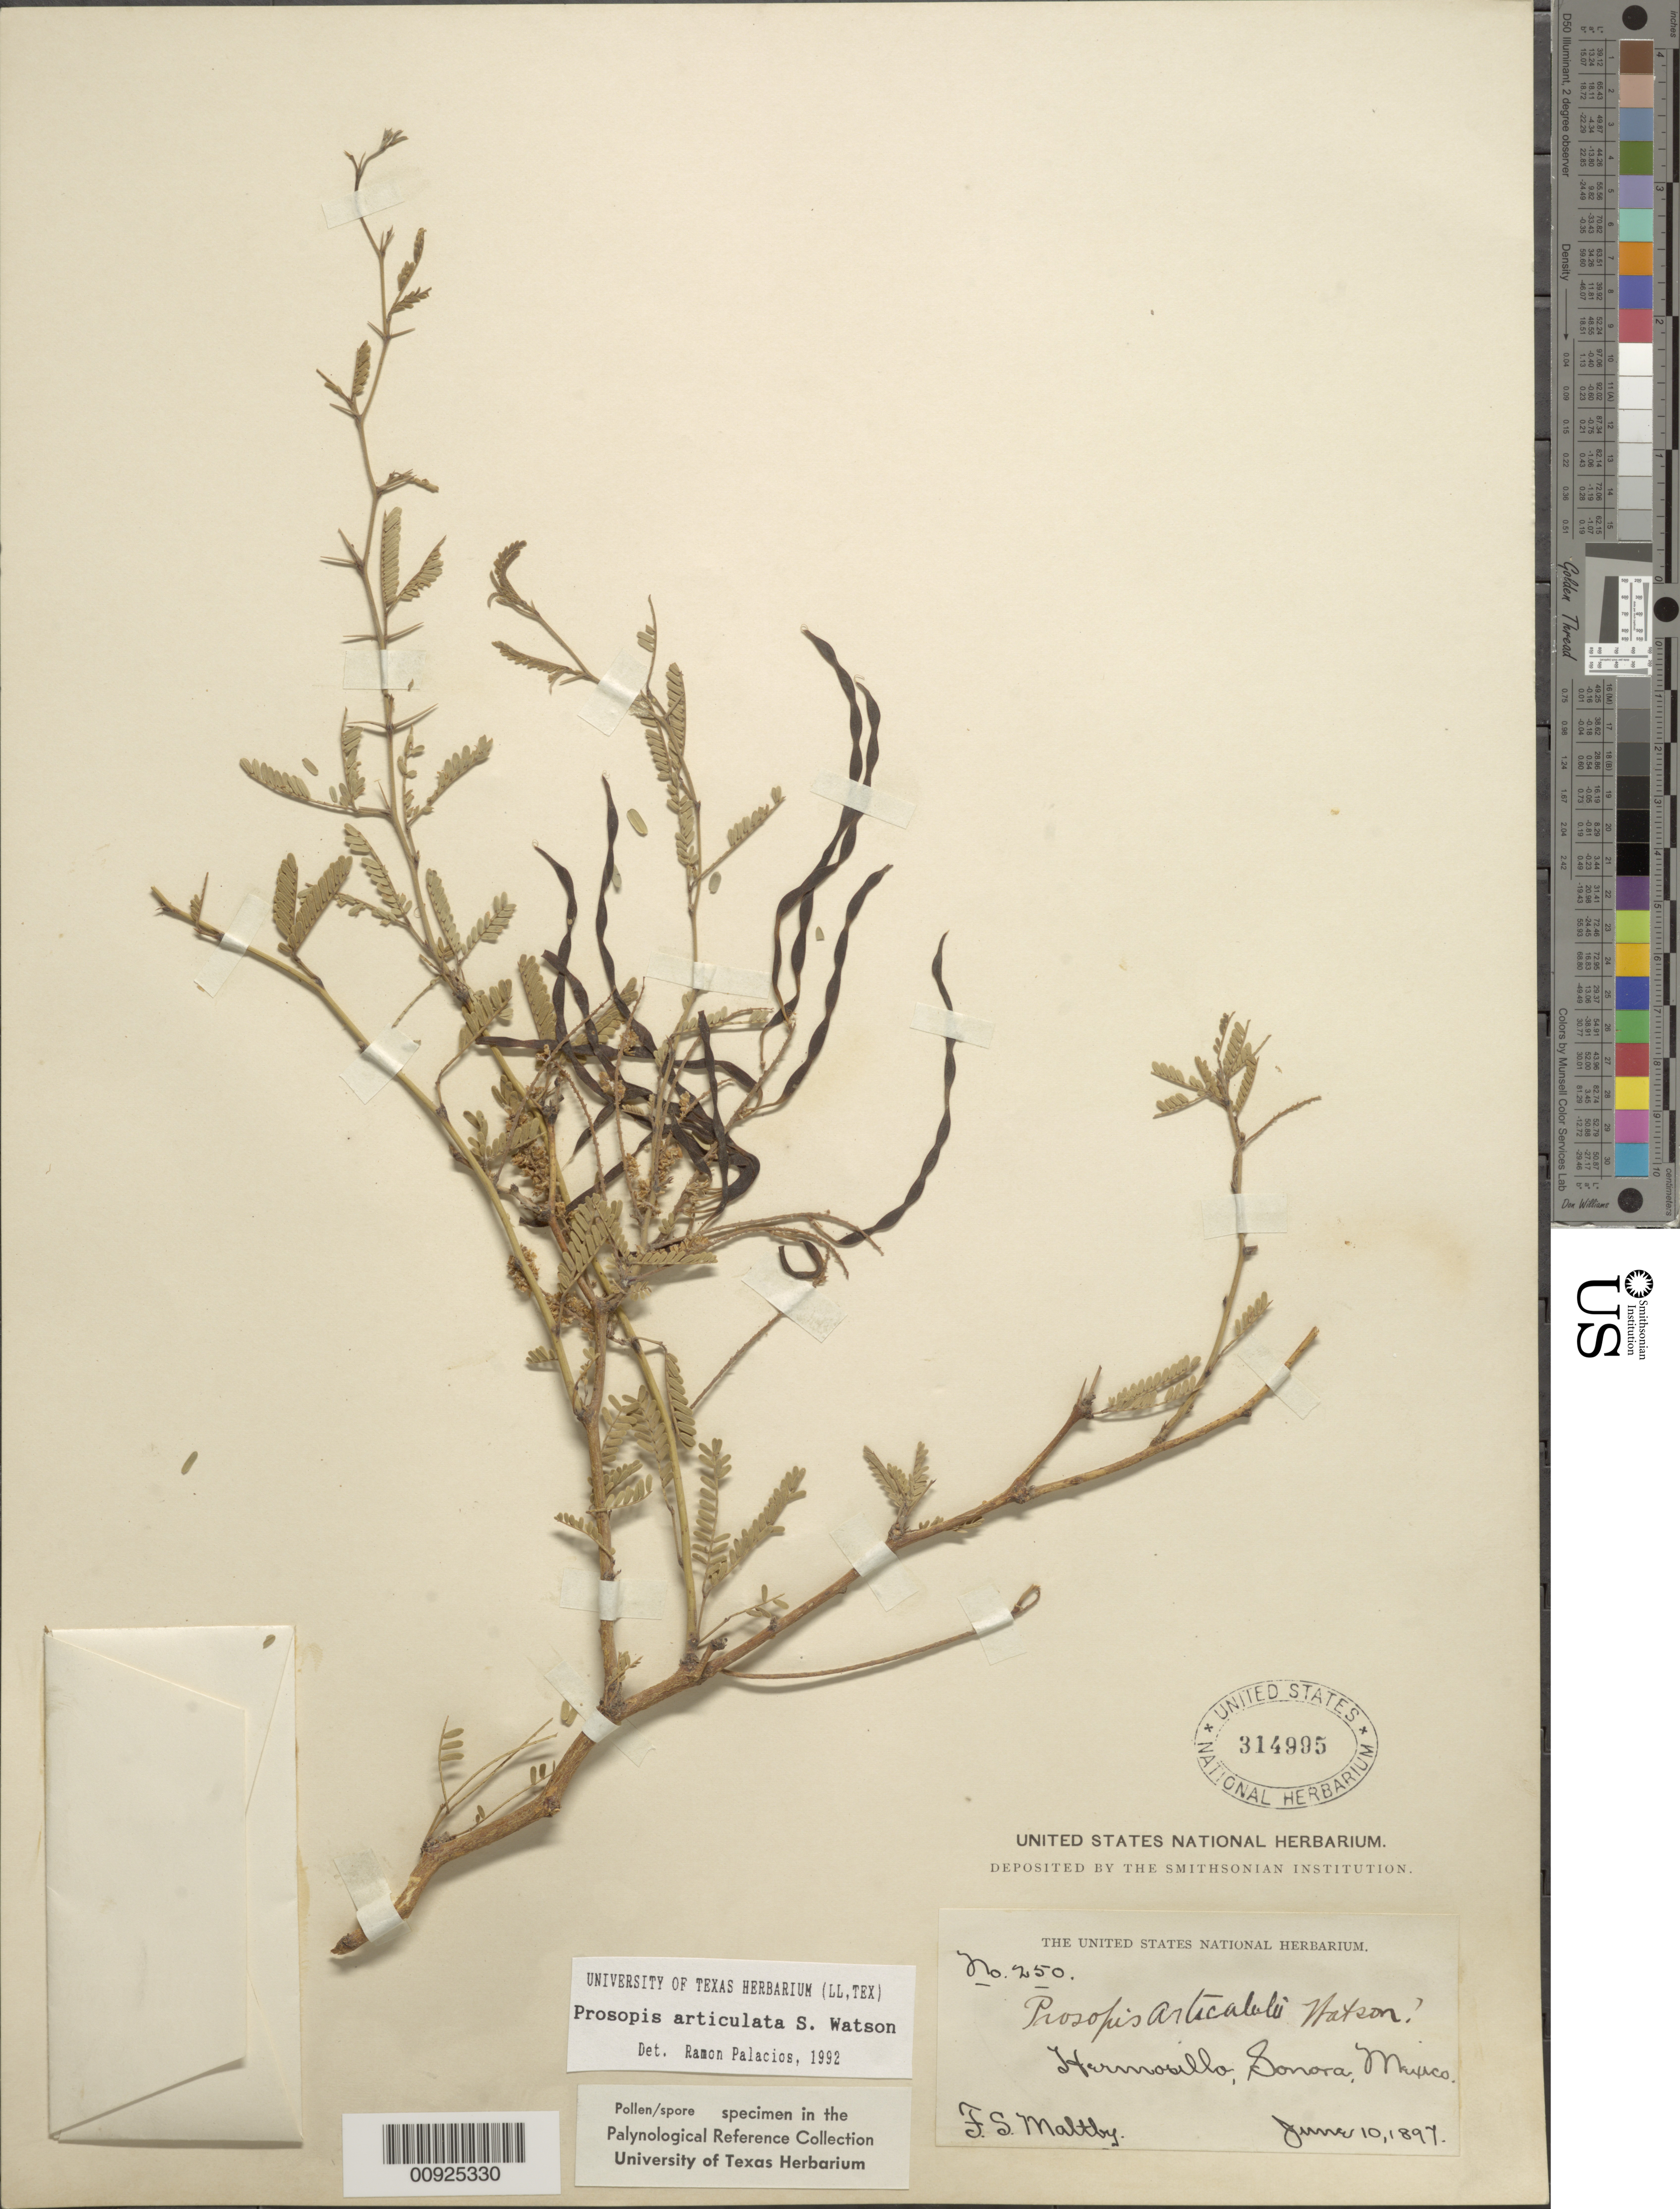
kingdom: Plantae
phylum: Tracheophyta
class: Magnoliopsida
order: Fabales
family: Fabaceae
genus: Neltuma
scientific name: Neltuma articulata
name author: (S. Watson) Britton & Rose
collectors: T. S. Maltby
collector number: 250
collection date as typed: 10 Jun 1897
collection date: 1897-06-10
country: Mexico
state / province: Sonora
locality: Hermosillo, Sonora.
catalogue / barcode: US 314995